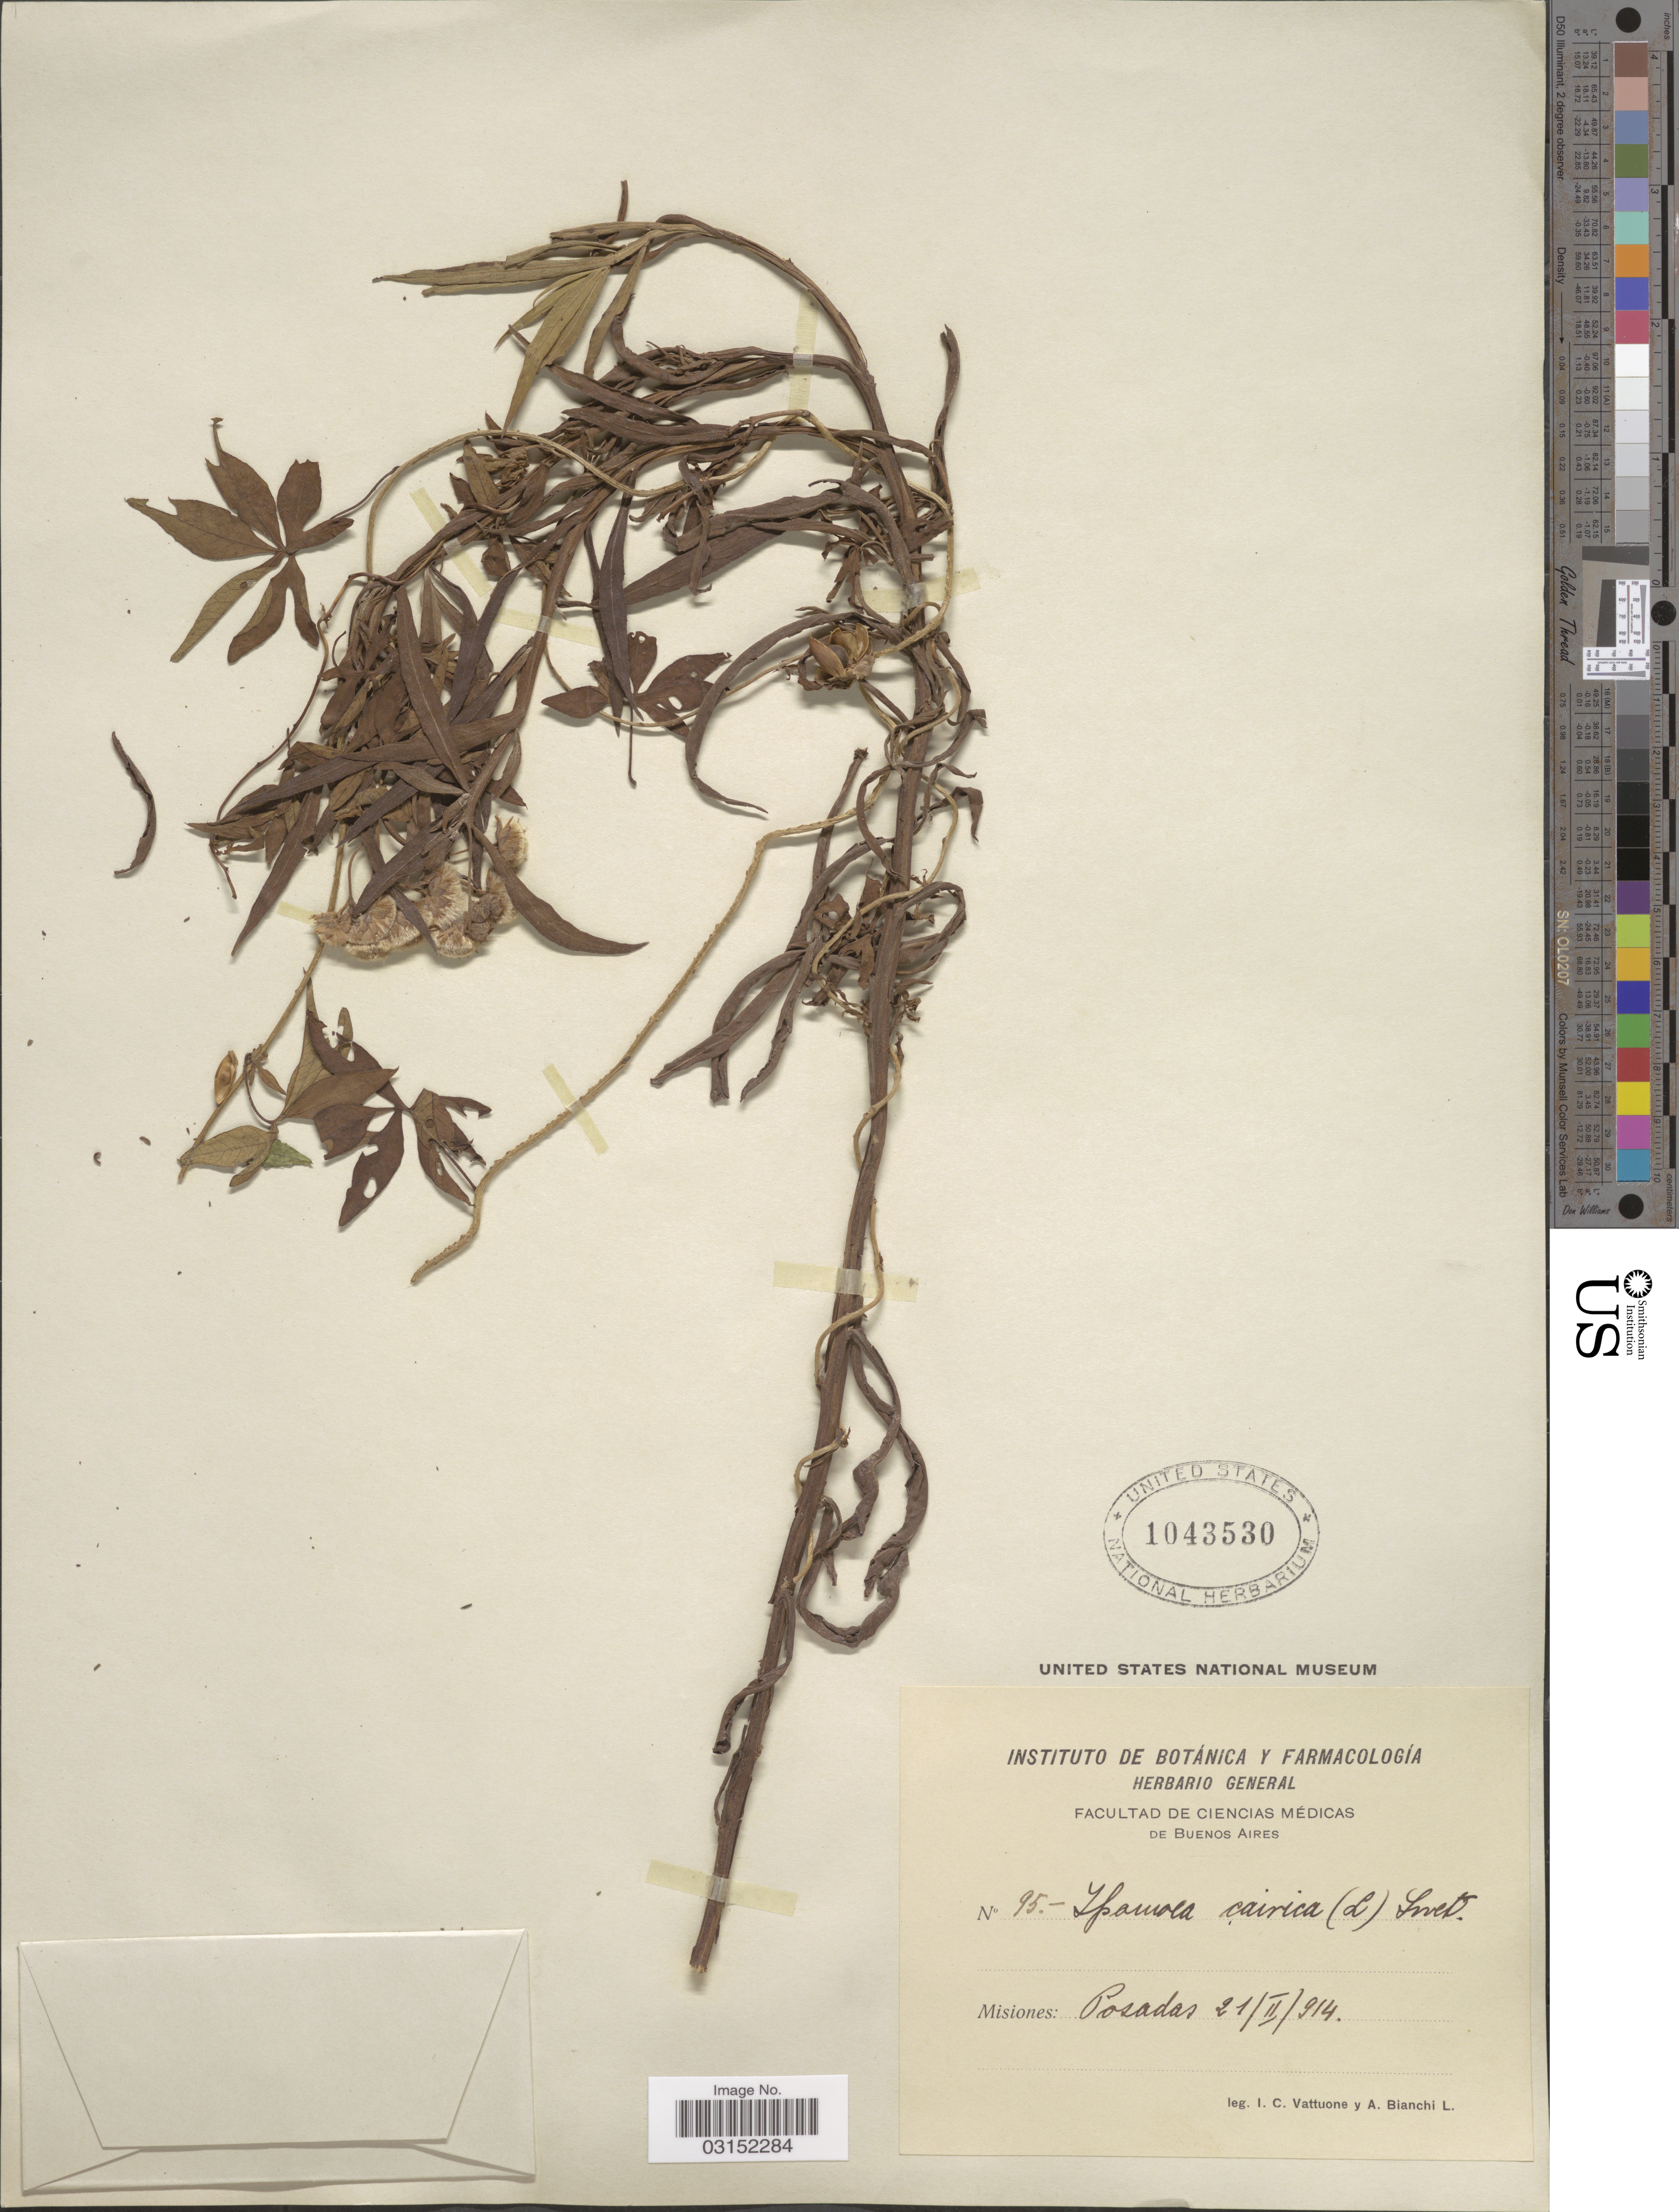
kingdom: Plantae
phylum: Tracheophyta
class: Magnoliopsida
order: Solanales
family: Convolvulaceae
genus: Ipomoea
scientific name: Ipomoea cairica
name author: (L.) Sweet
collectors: I. Vattuone & A. Bianchi L.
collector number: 95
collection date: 1914-02-21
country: Argentina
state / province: Misiones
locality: Misiones: Posadas.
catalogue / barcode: US 1043530